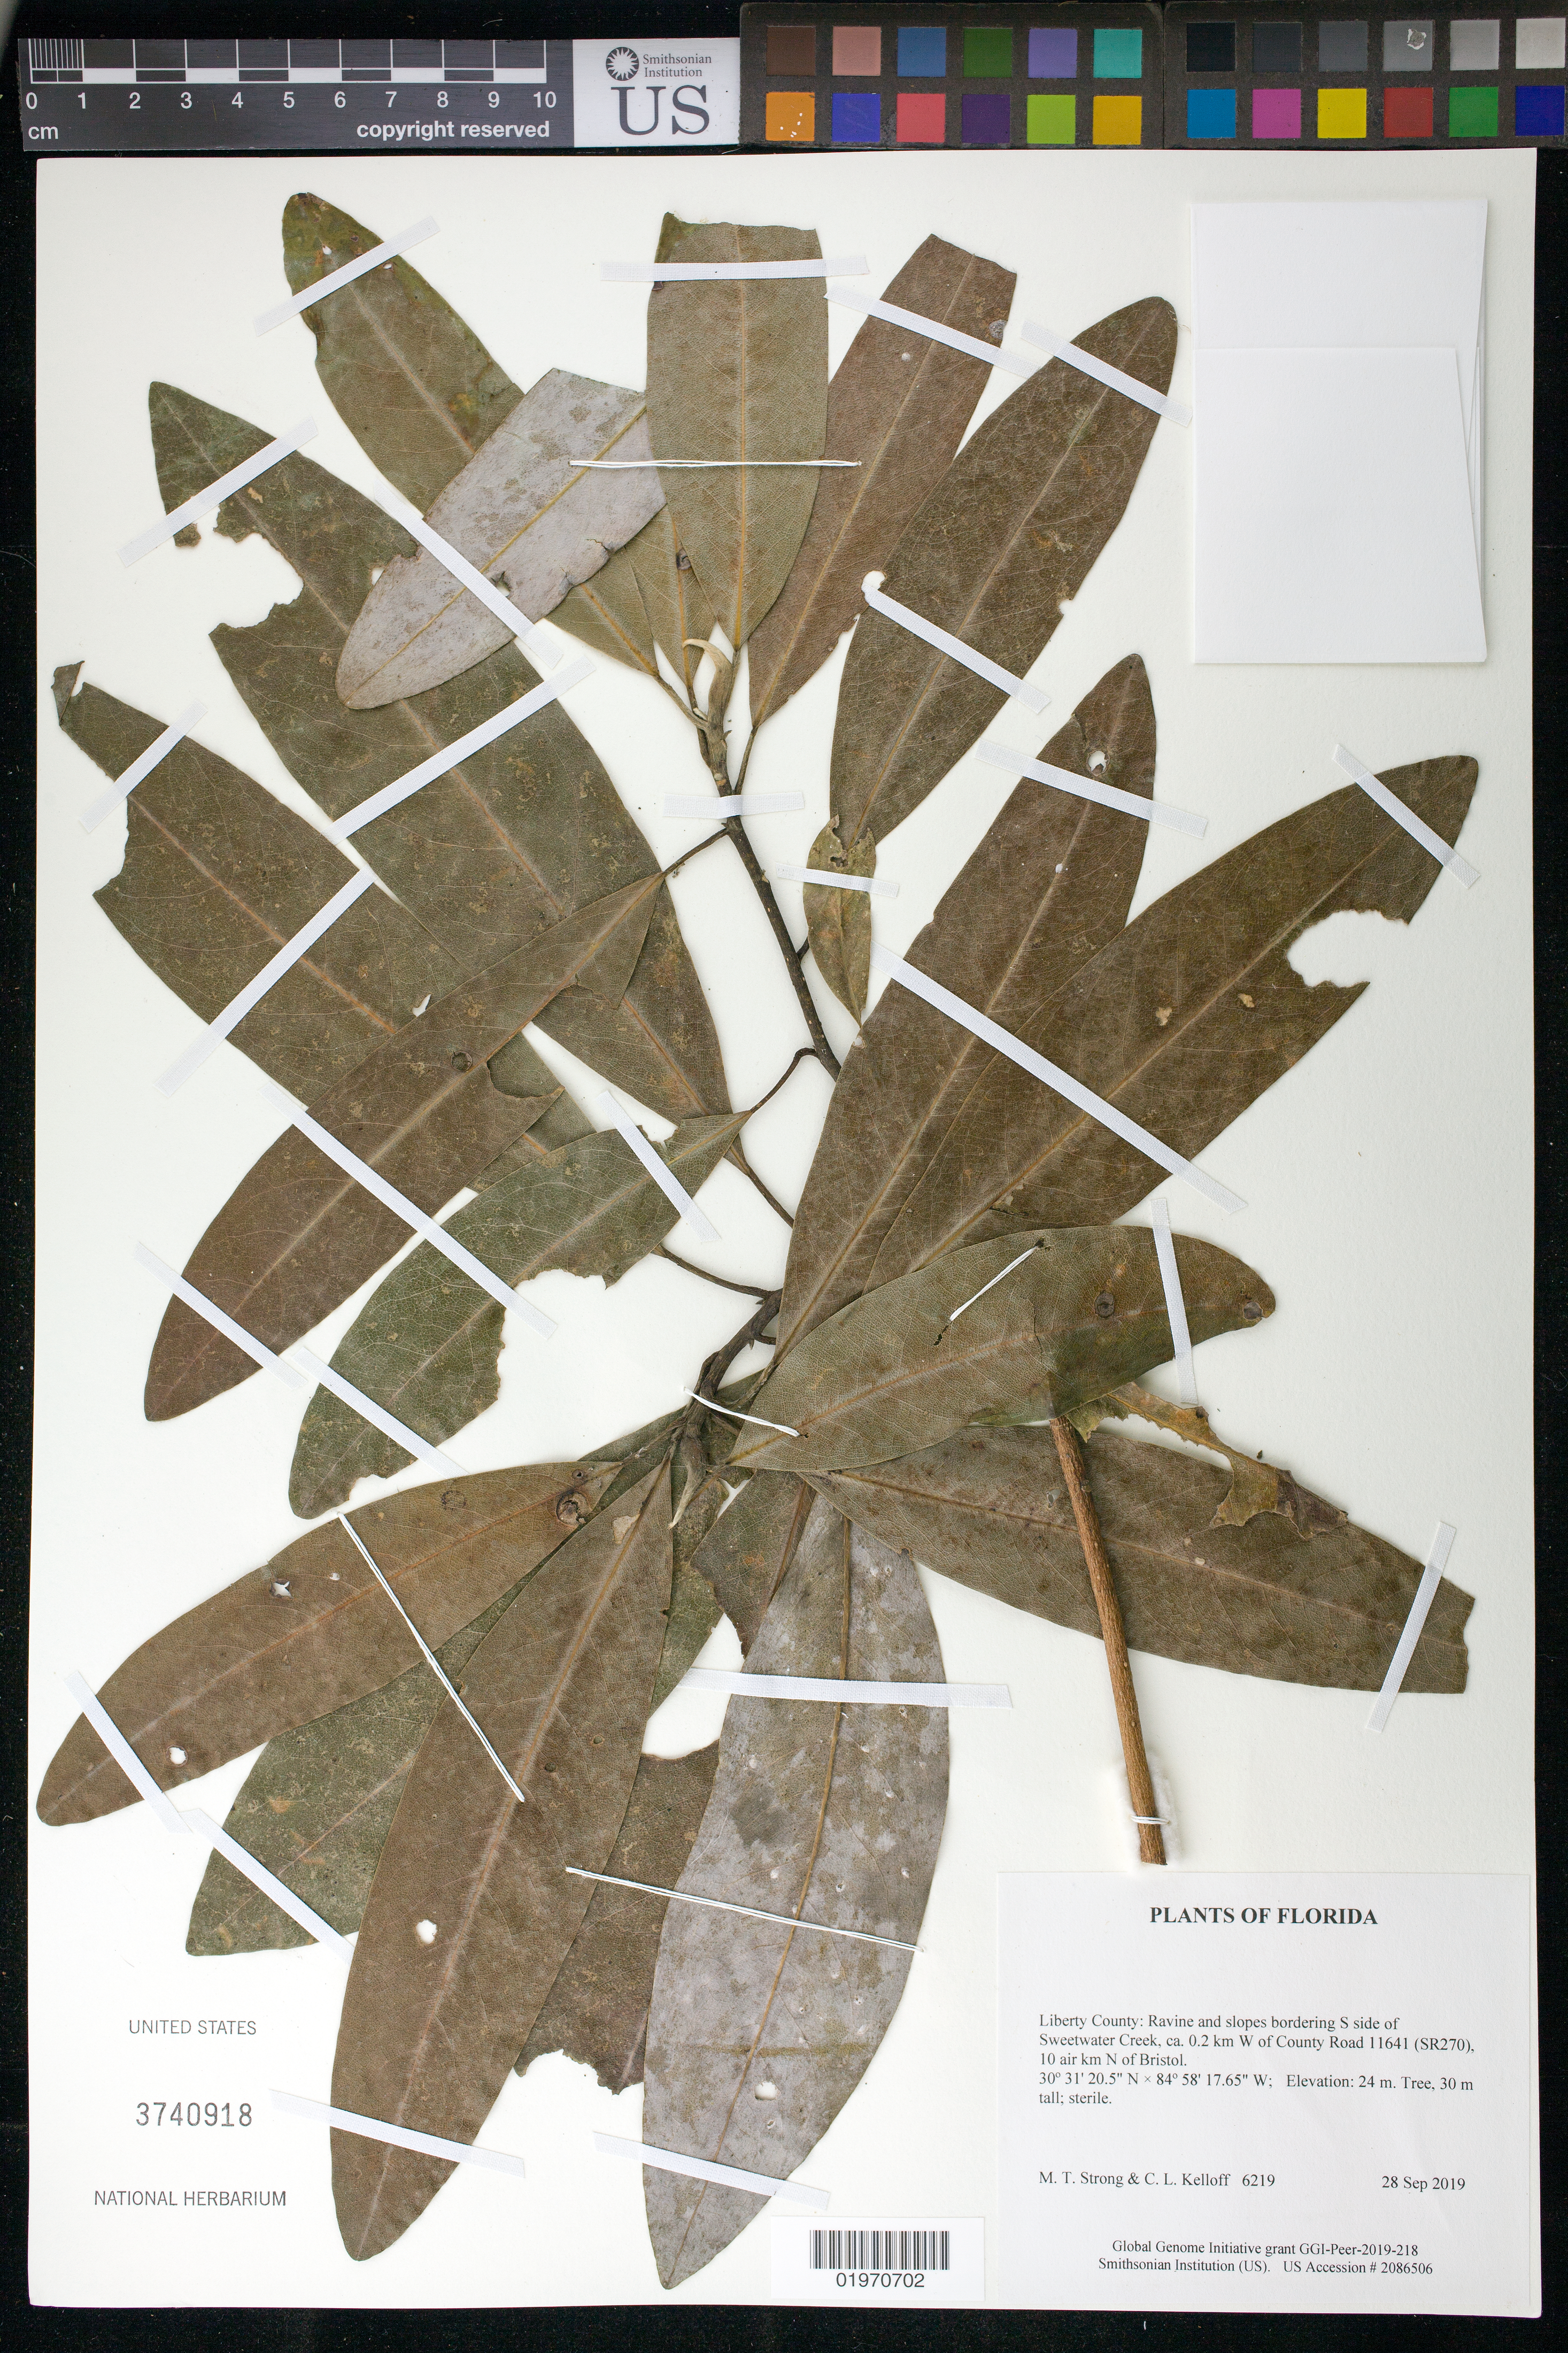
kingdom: Plantae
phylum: Tracheophyta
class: Magnoliopsida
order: Magnoliales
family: Magnoliaceae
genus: Magnolia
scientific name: Magnolia virginiana var. australis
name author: Sarg.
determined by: Strong, Mark T., (BOT), Smithsonian Institution - National Museum of Natural History (UNITED STATES)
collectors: M. T. Strong & C. L. Kelloff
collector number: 6219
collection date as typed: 28 Sep 2019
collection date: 2019-09-28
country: United States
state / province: Florida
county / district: Liberty County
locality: Ravine and slopes on S side of Sweetwater Creek, ca. 0.2 km W of County Road 11641 (SR270), 10 air km N of Bristol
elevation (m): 24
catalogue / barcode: US 3740918